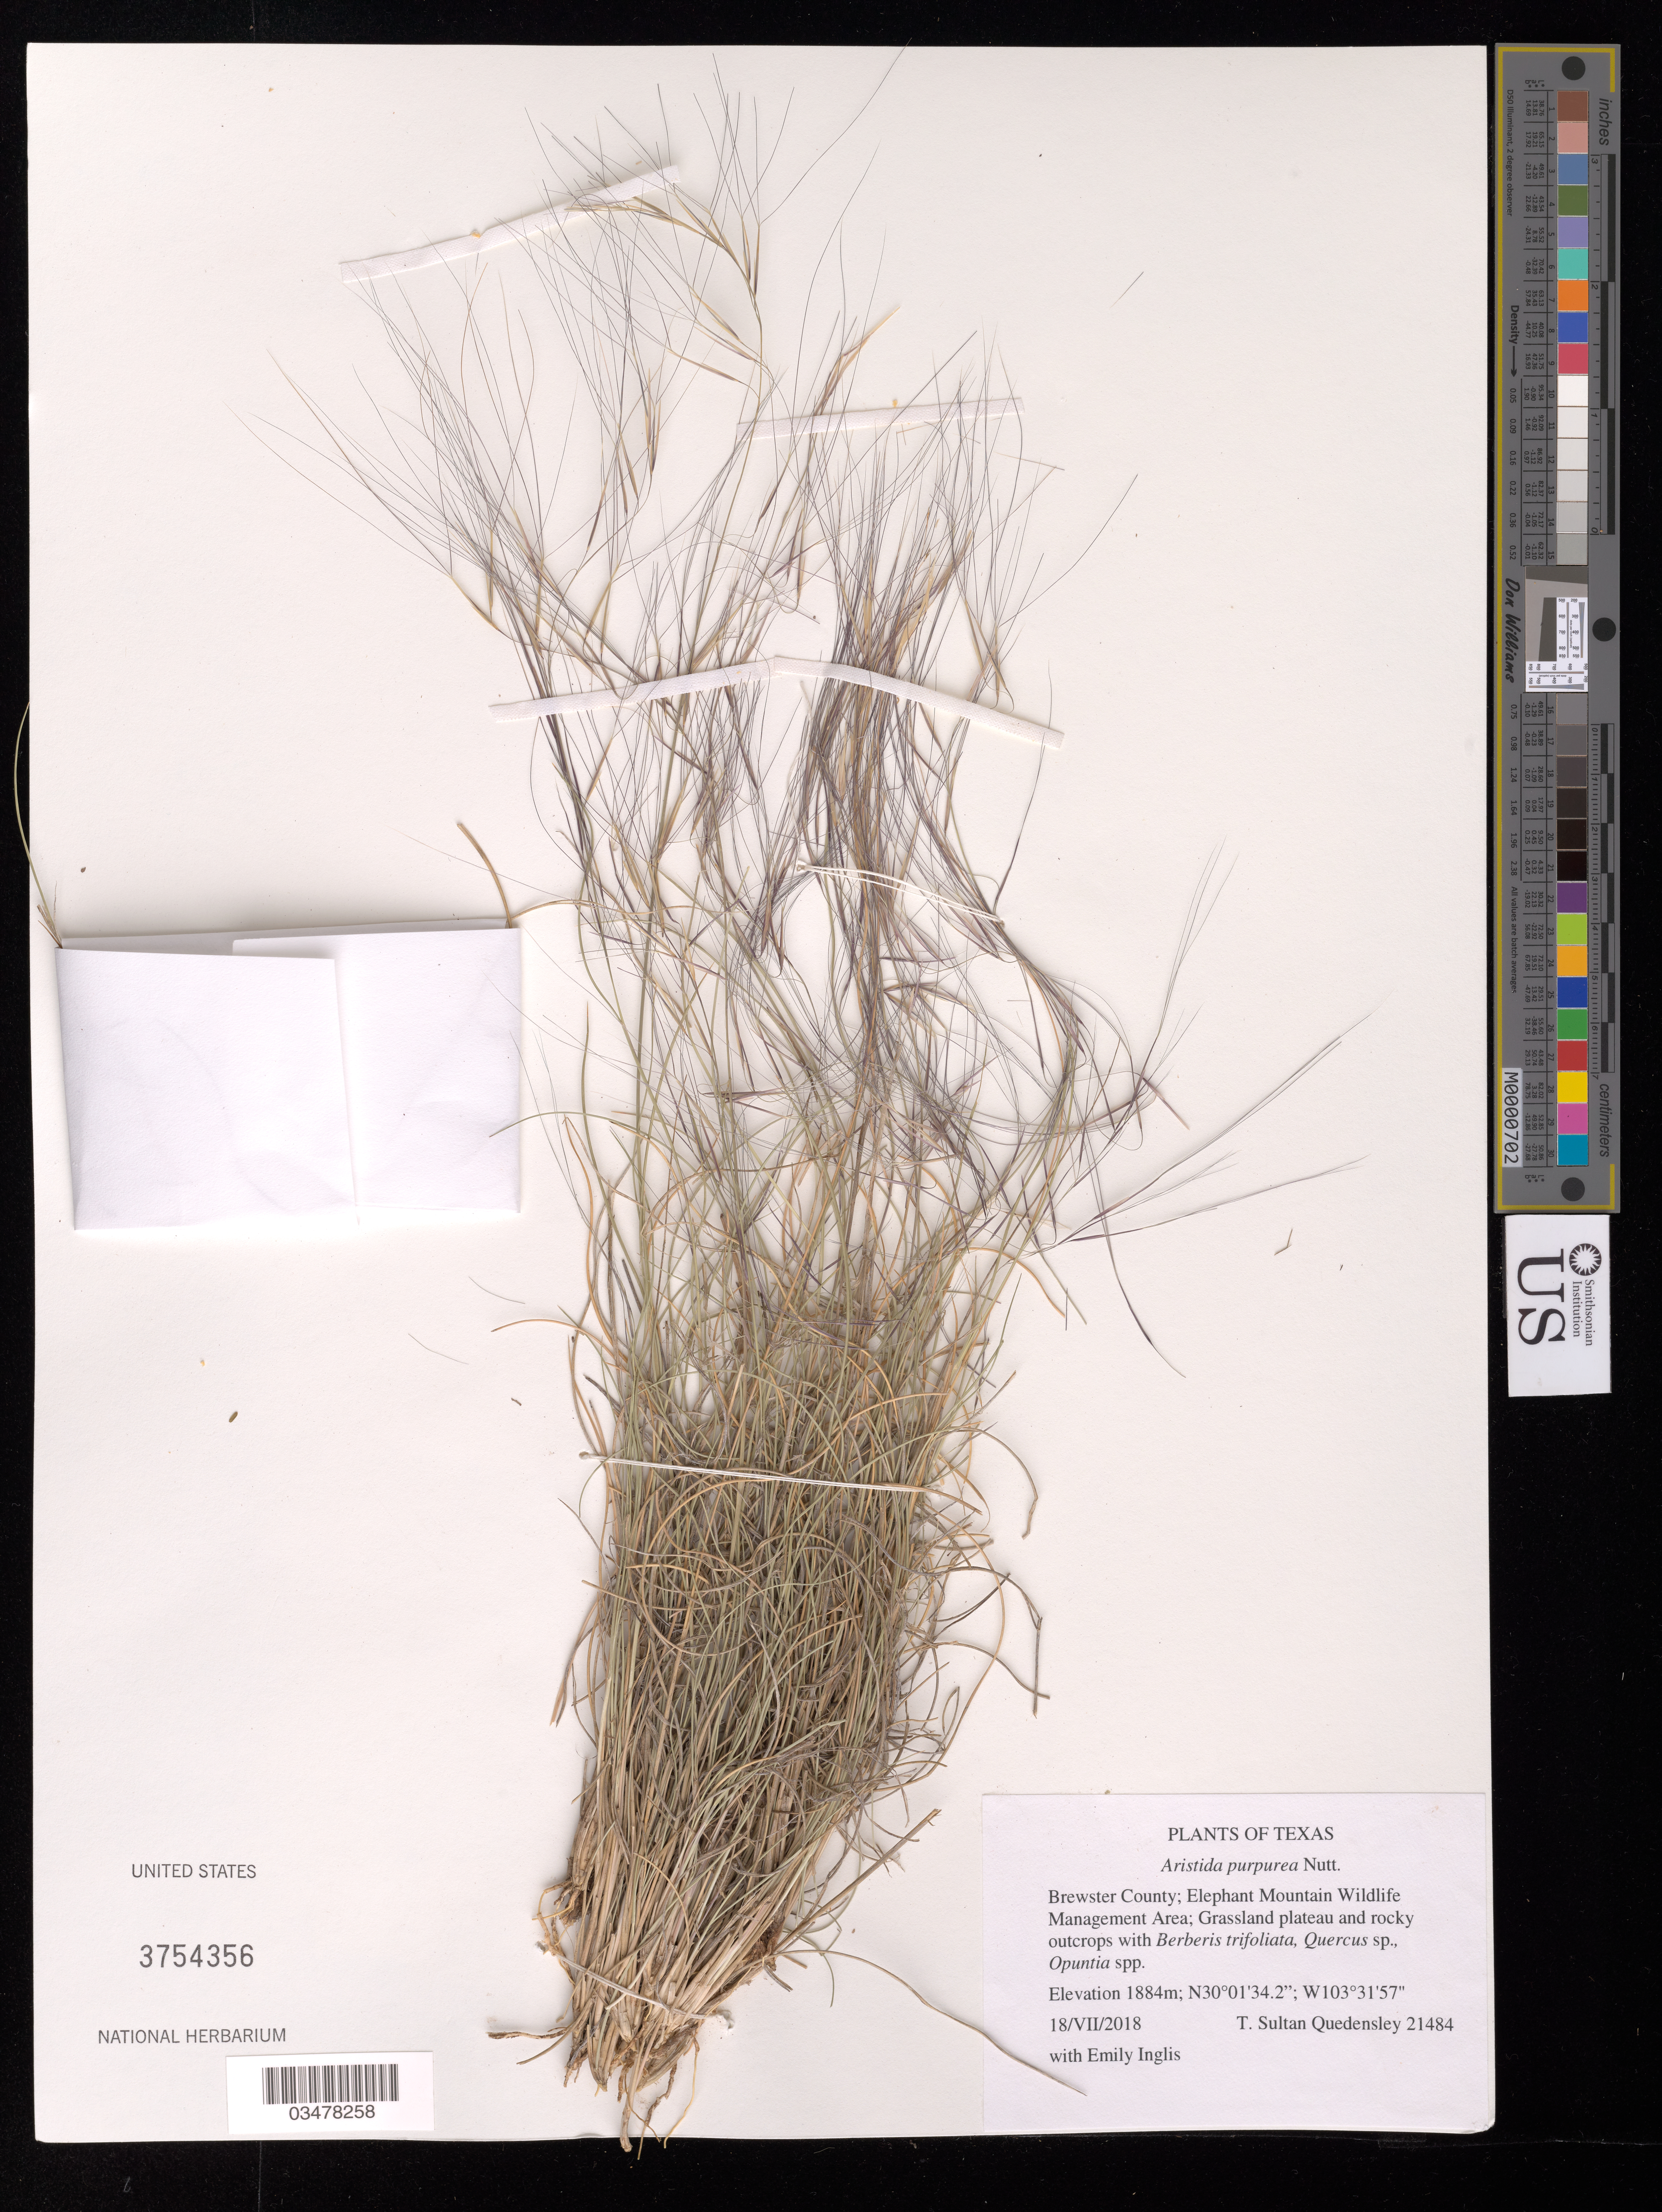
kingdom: Plantae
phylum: Tracheophyta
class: Liliopsida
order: Poales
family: Poaceae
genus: Aristida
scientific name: Aristida purpurea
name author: Nutt.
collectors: T. S. Quedensley & E. Inglis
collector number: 21484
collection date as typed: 18 Jul 2018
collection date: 2018-07-18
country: United States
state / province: Texas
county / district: Brewster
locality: Elephant Mountain Wildlife Management Area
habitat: Grassland plateau and rocky outcrops. With Berberis trifoliata, Quercus sp., Opuntia sp.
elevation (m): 1884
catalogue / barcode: US 3754356